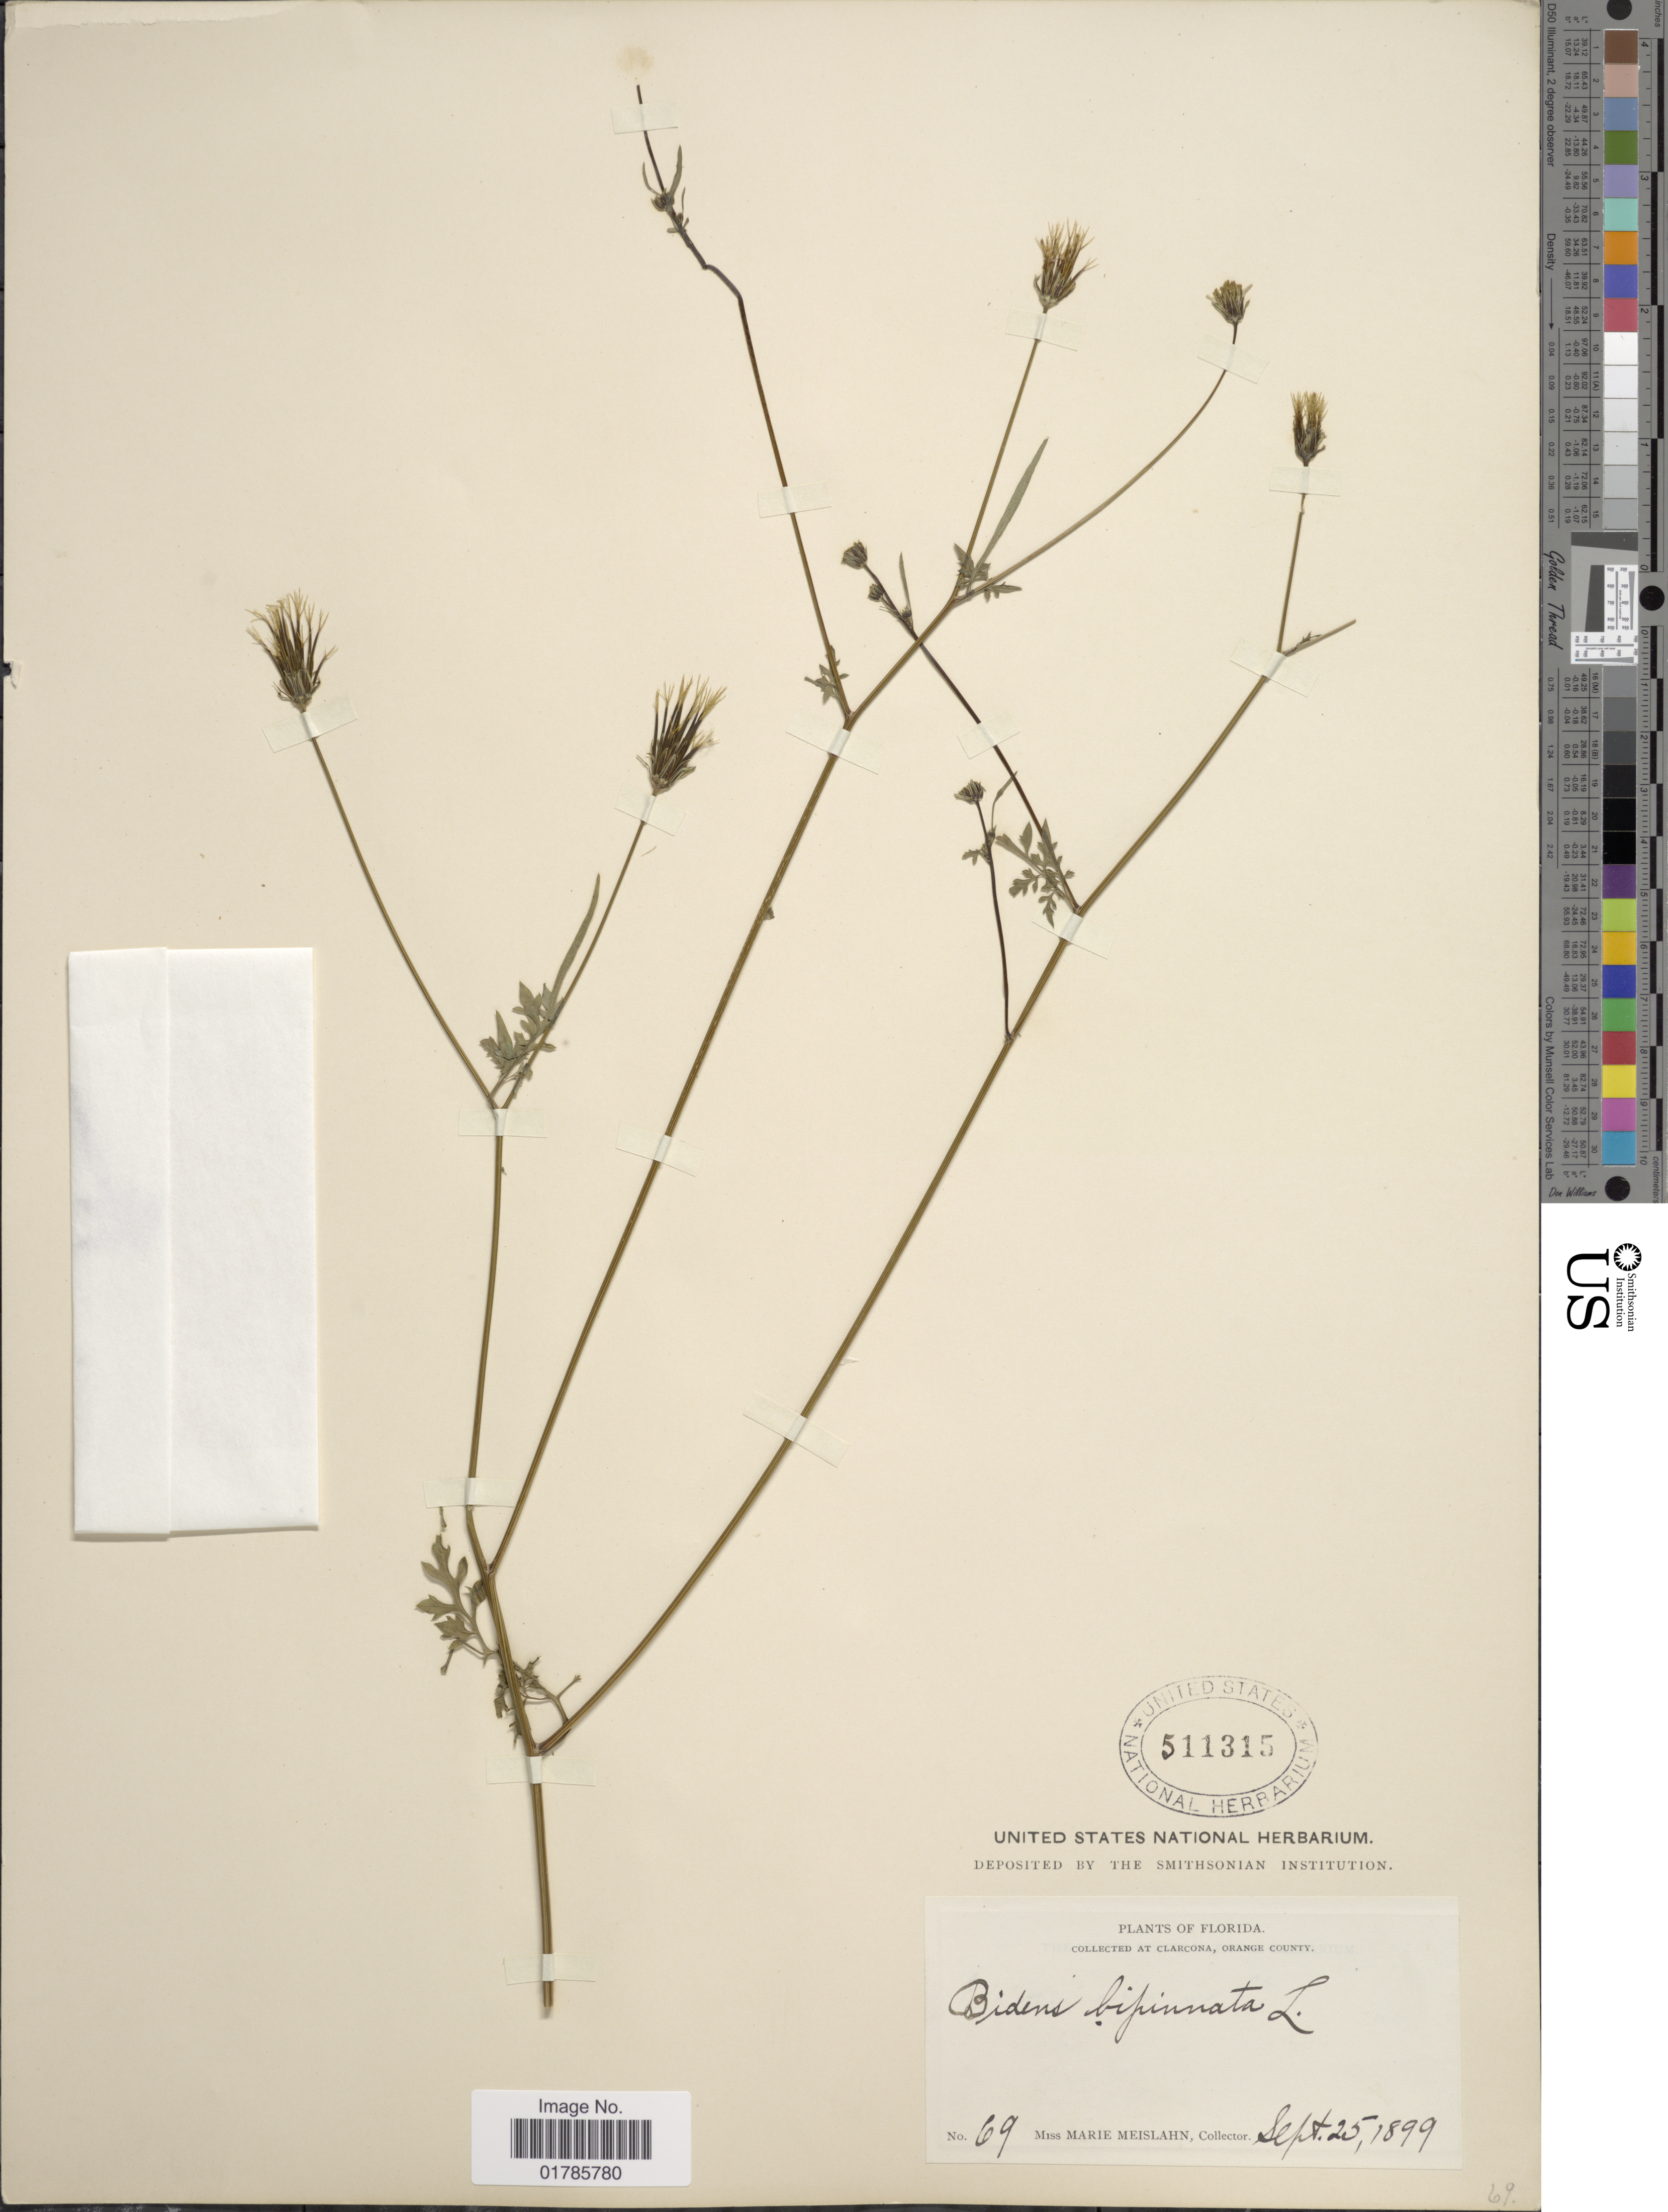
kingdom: Plantae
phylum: Tracheophyta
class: Magnoliopsida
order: Asterales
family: Asteraceae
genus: Bidens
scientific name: Bidens bipinnata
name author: L.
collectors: M. Meislahn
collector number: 69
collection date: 1899-09-25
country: United States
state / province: Florida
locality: Clarcona, Orange County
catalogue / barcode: US 511315